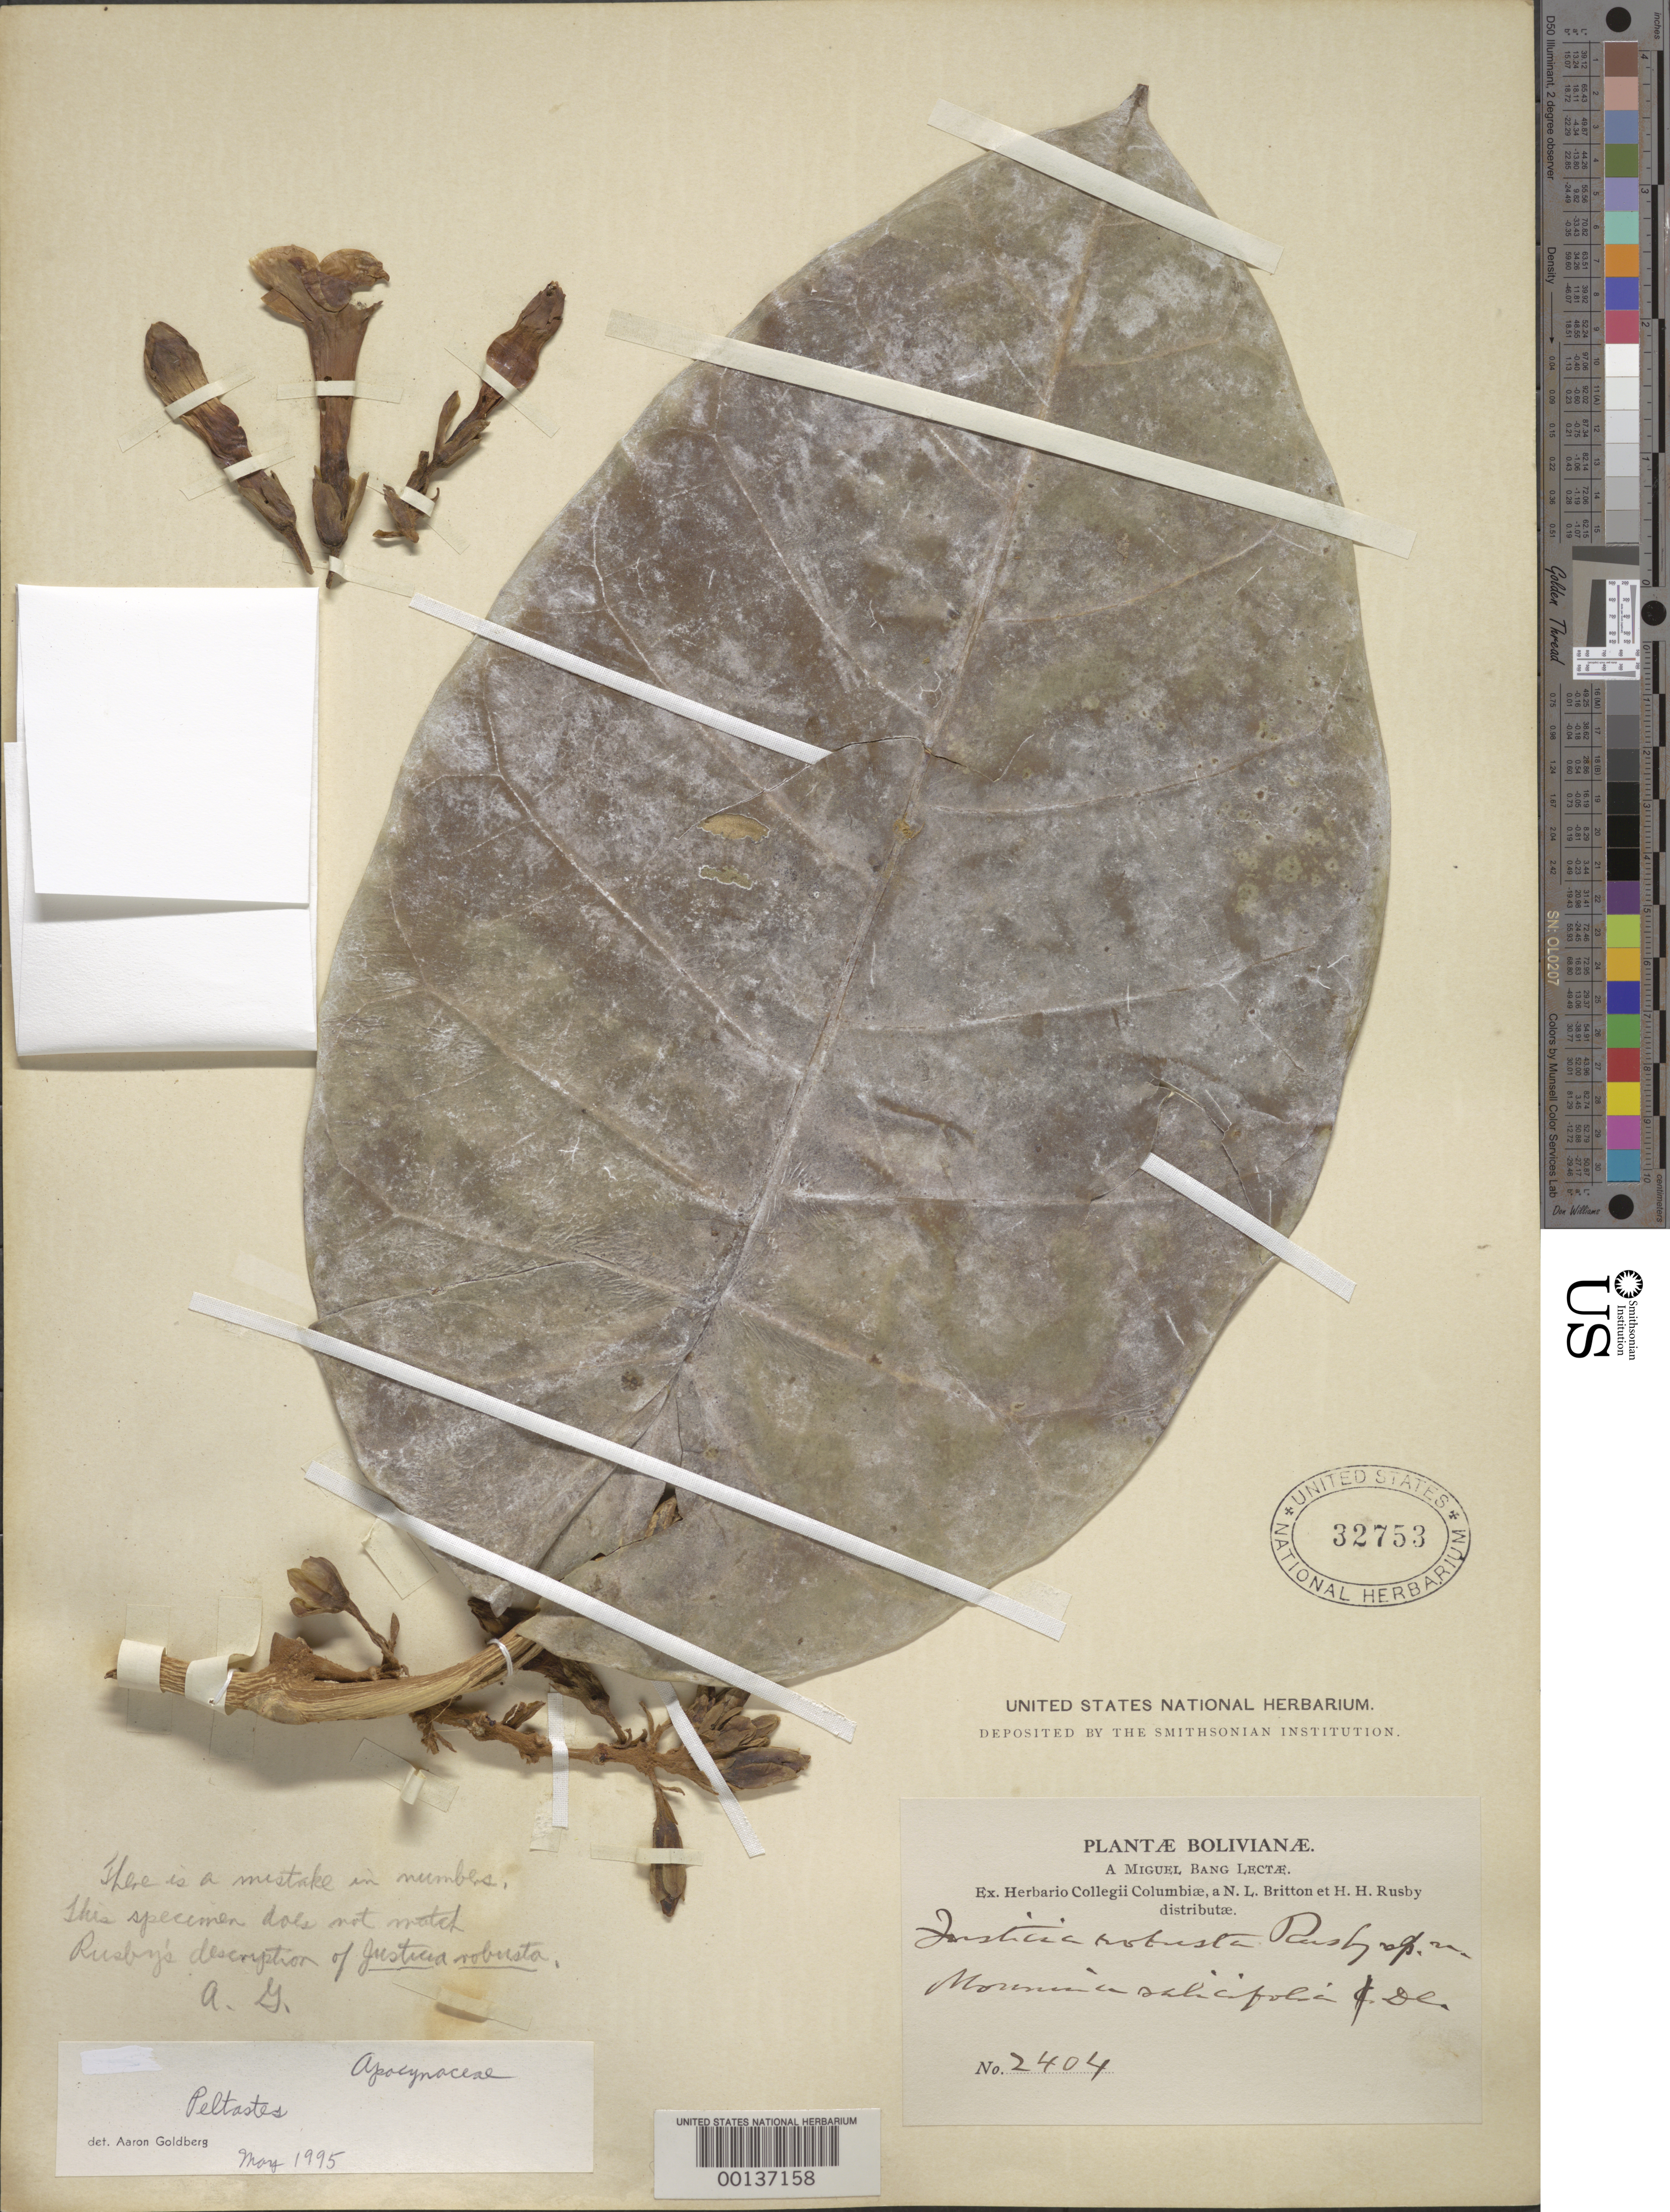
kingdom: Plantae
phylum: Tracheophyta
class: Magnoliopsida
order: Gentianales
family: Apocynaceae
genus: Peltastes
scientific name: Peltastes sp.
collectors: M. Bang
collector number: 2404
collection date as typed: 02 Sep 1894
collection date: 1894-09-02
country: Bolivia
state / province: La Paz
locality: Coroico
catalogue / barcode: US 32753